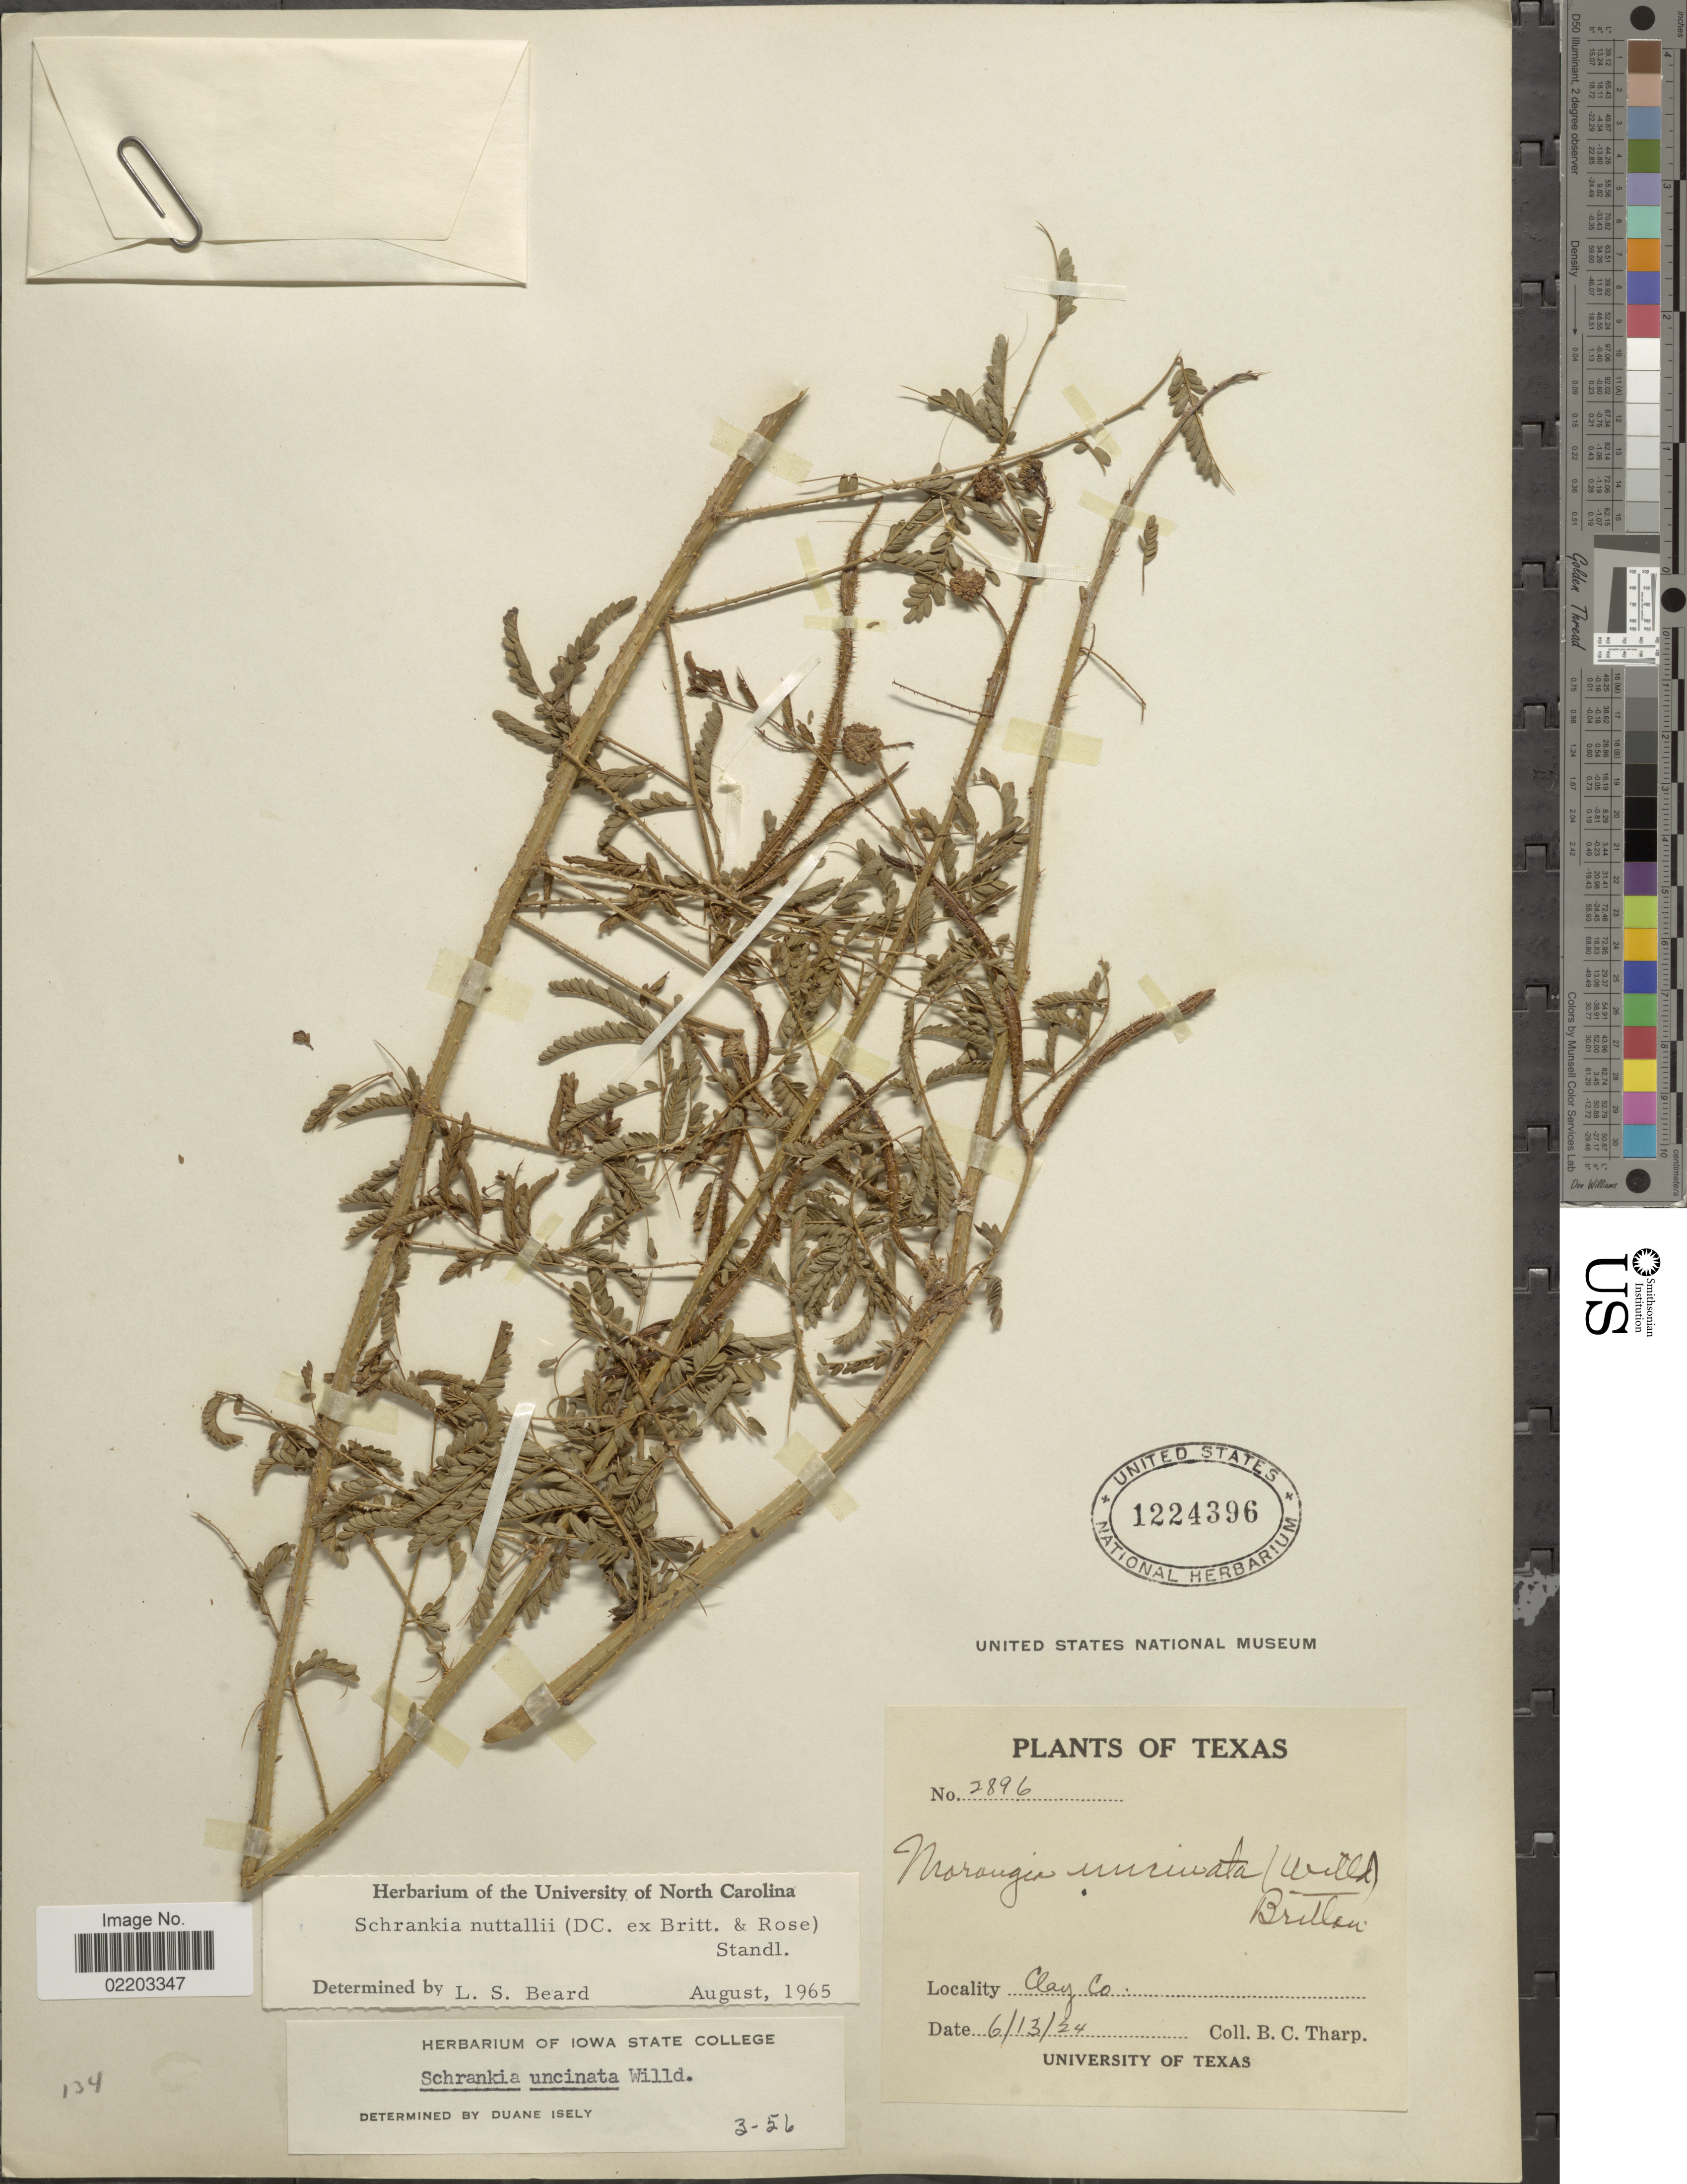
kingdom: Plantae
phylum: Tracheophyta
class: Magnoliopsida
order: Fabales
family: Fabaceae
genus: Mimosa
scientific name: Mimosa nuttallii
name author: (DC.) B.L. Turner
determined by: Strong, M. T., (US), Smithsonian Institution - National Museum of Natural History (UNITED STATES)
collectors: B. C. Tharp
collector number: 2896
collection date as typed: Transcribed d/m/y: 13/6/24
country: United States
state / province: Texas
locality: Clay Co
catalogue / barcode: US 1224396